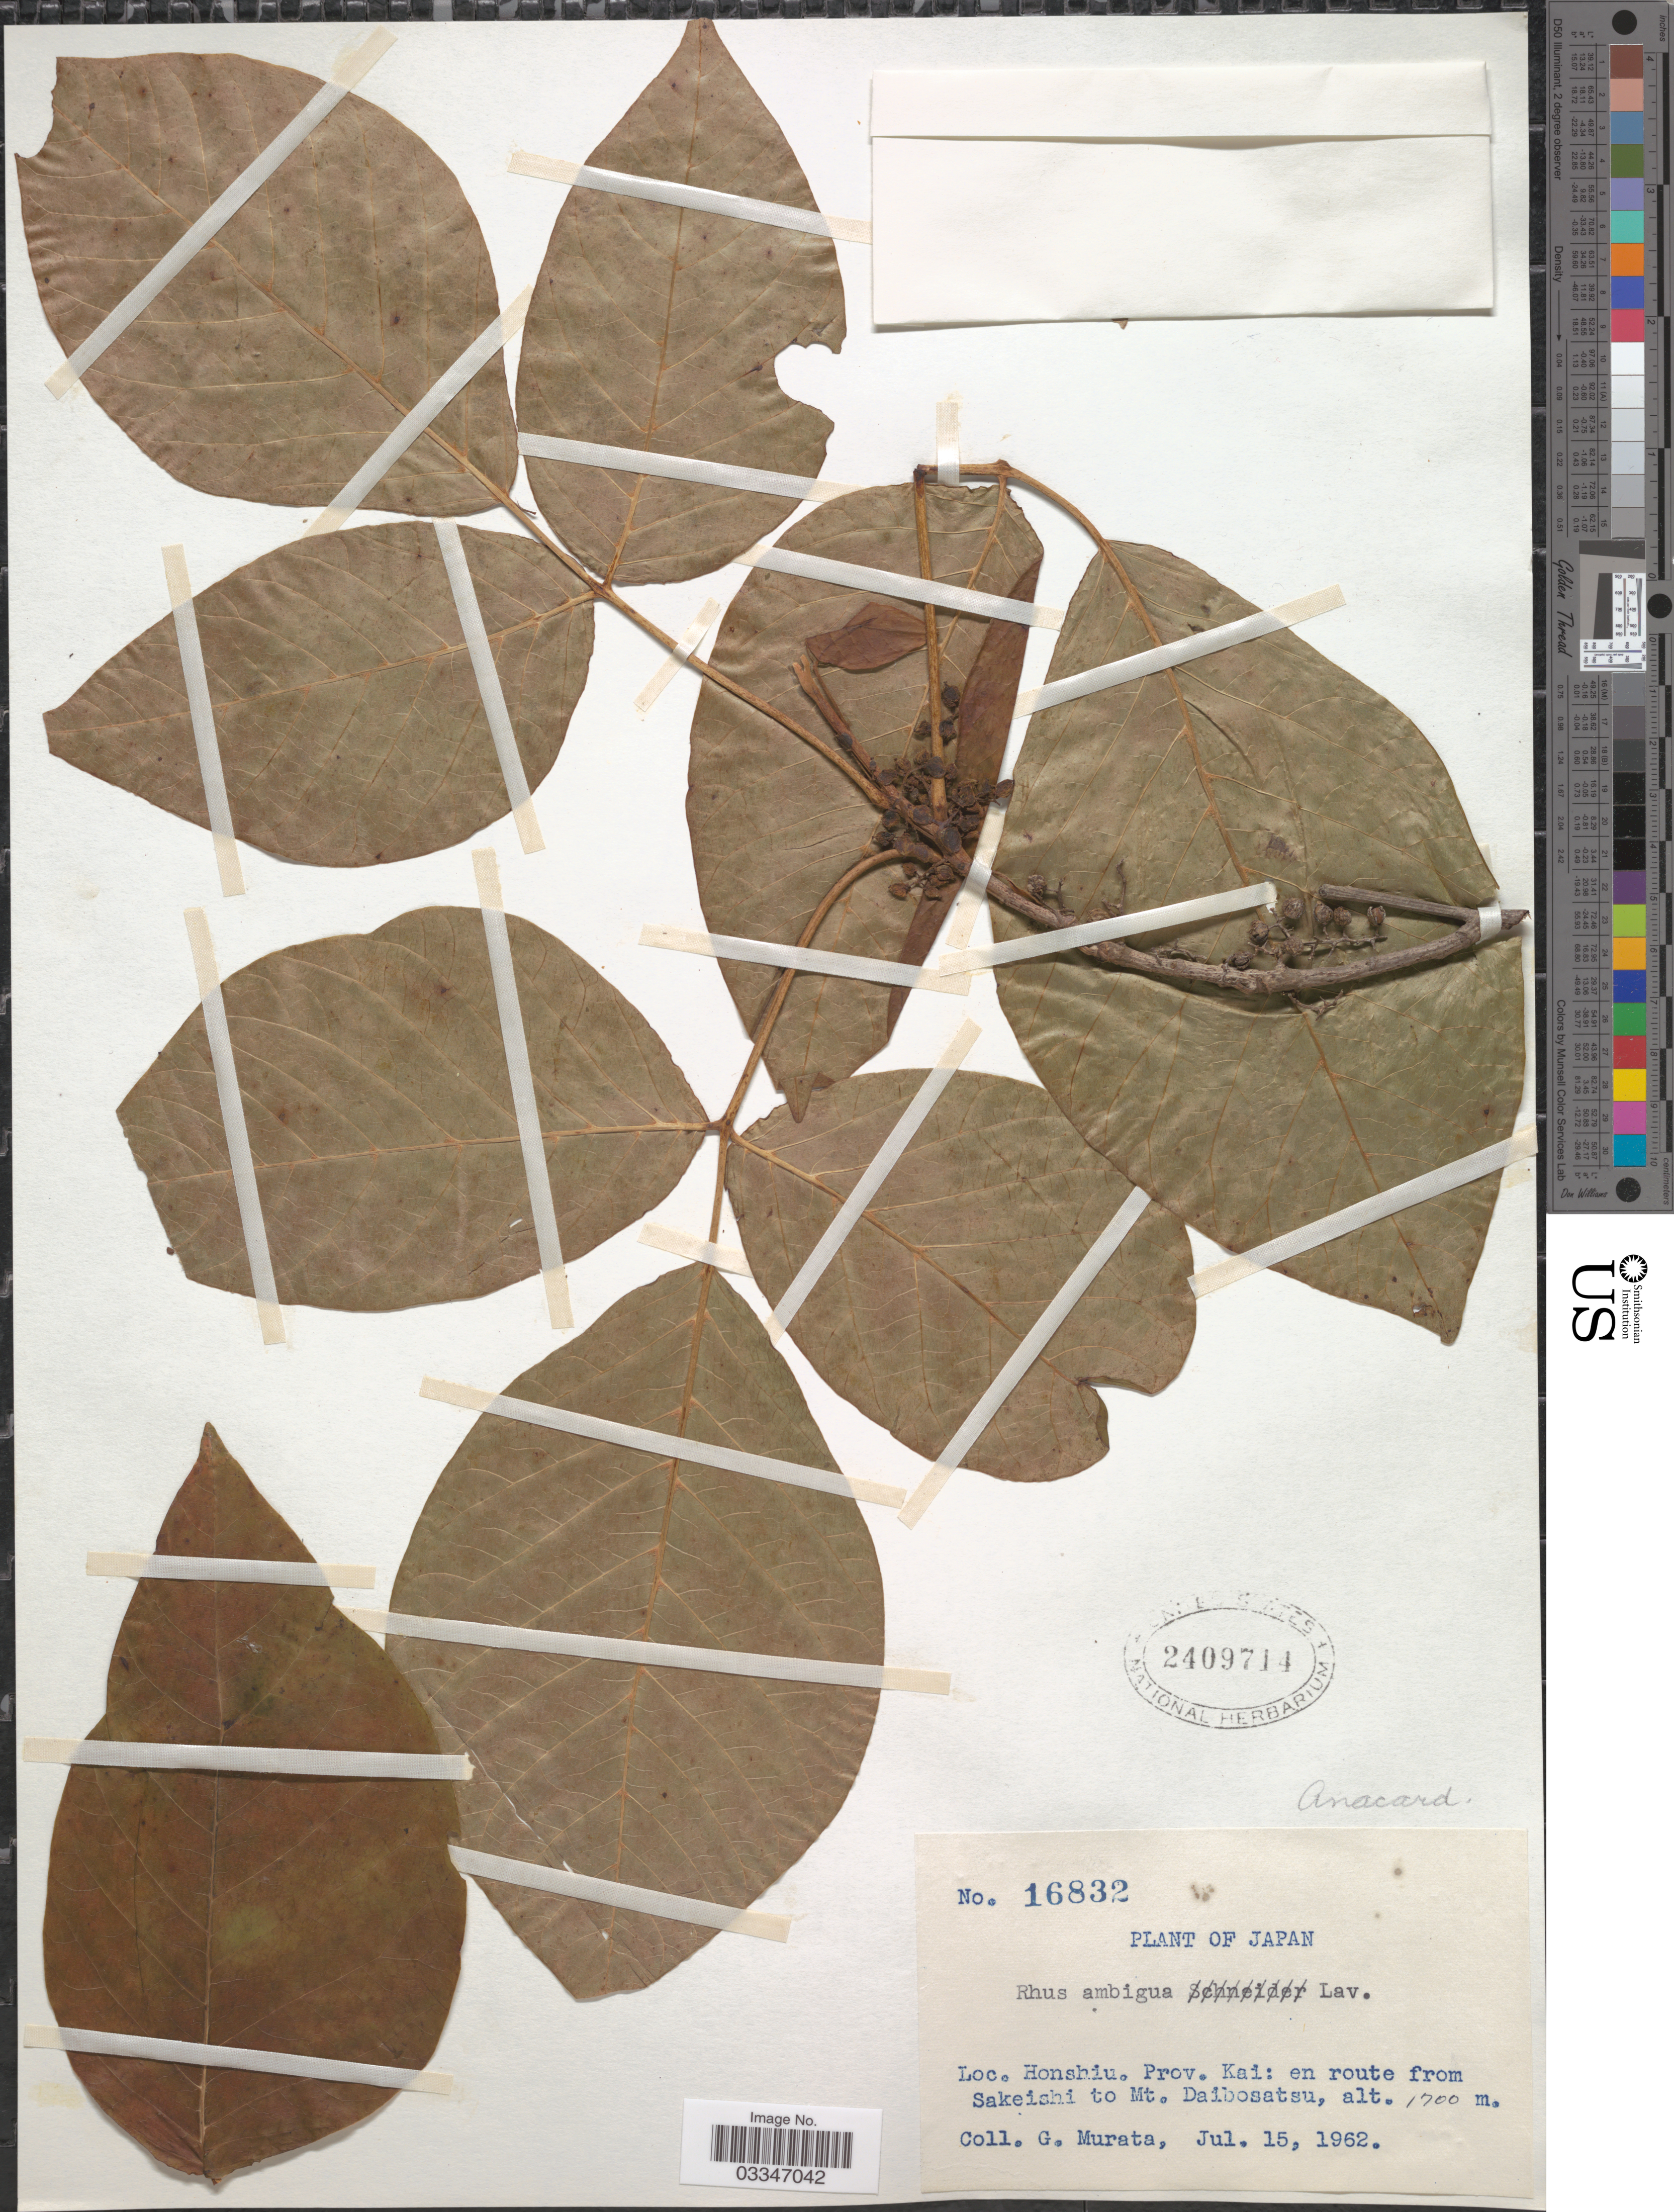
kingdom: Plantae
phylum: Tracheophyta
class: Magnoliopsida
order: Sapindales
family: Anacardiaceae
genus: Toxicodendron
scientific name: Toxicodendron orientale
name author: Greene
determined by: Mitchell, John D.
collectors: G. Murata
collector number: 16832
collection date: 1962-07-15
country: Japan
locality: Honshu. Prov. Kai: en route from Sakeishi to Mt. Daibosatsu.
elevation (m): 1700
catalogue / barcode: US 2409714